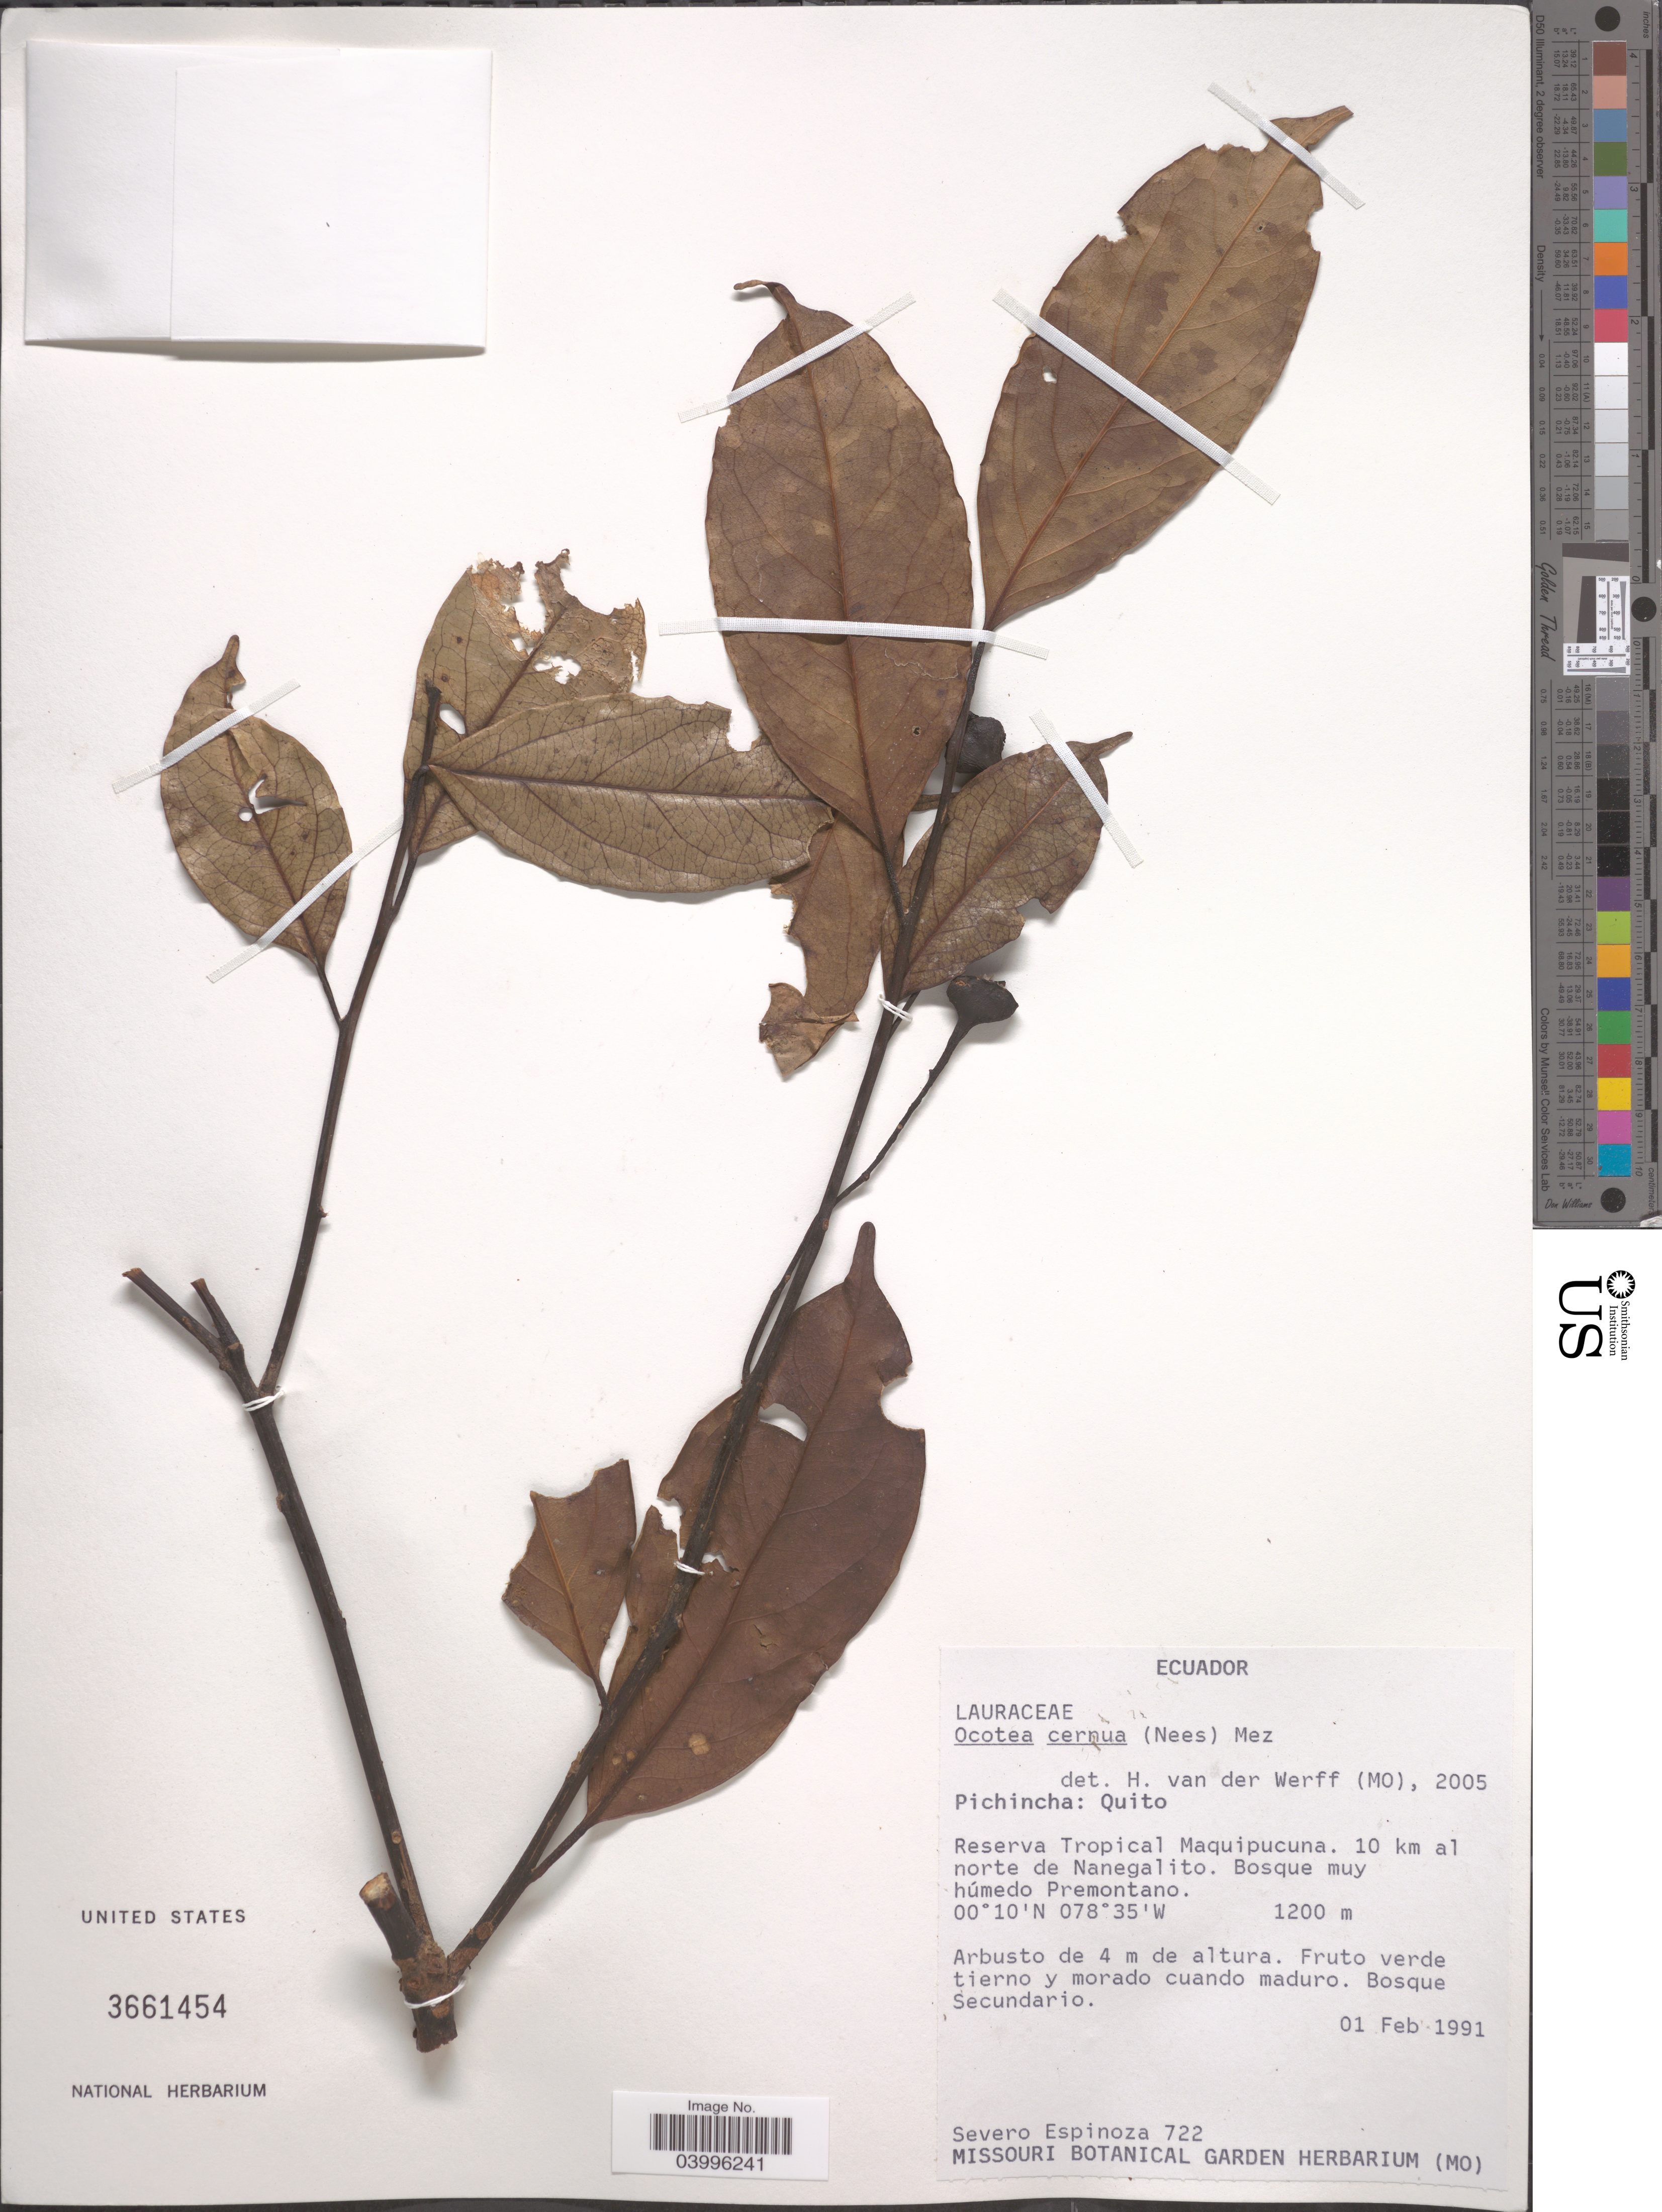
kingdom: Plantae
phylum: Tracheophyta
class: Magnoliopsida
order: Laurales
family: Lauraceae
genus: Ocotea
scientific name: Ocotea cernua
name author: (Nees) Mez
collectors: S. Espinoza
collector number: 722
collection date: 1991-02-01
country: Ecuador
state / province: Pichincha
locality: Quito. Reserva Tropical Maquipucuna. 10 km al norte de Nanegalito. Bosque muy húmedo Premontano.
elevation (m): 1200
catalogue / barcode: US 3661454